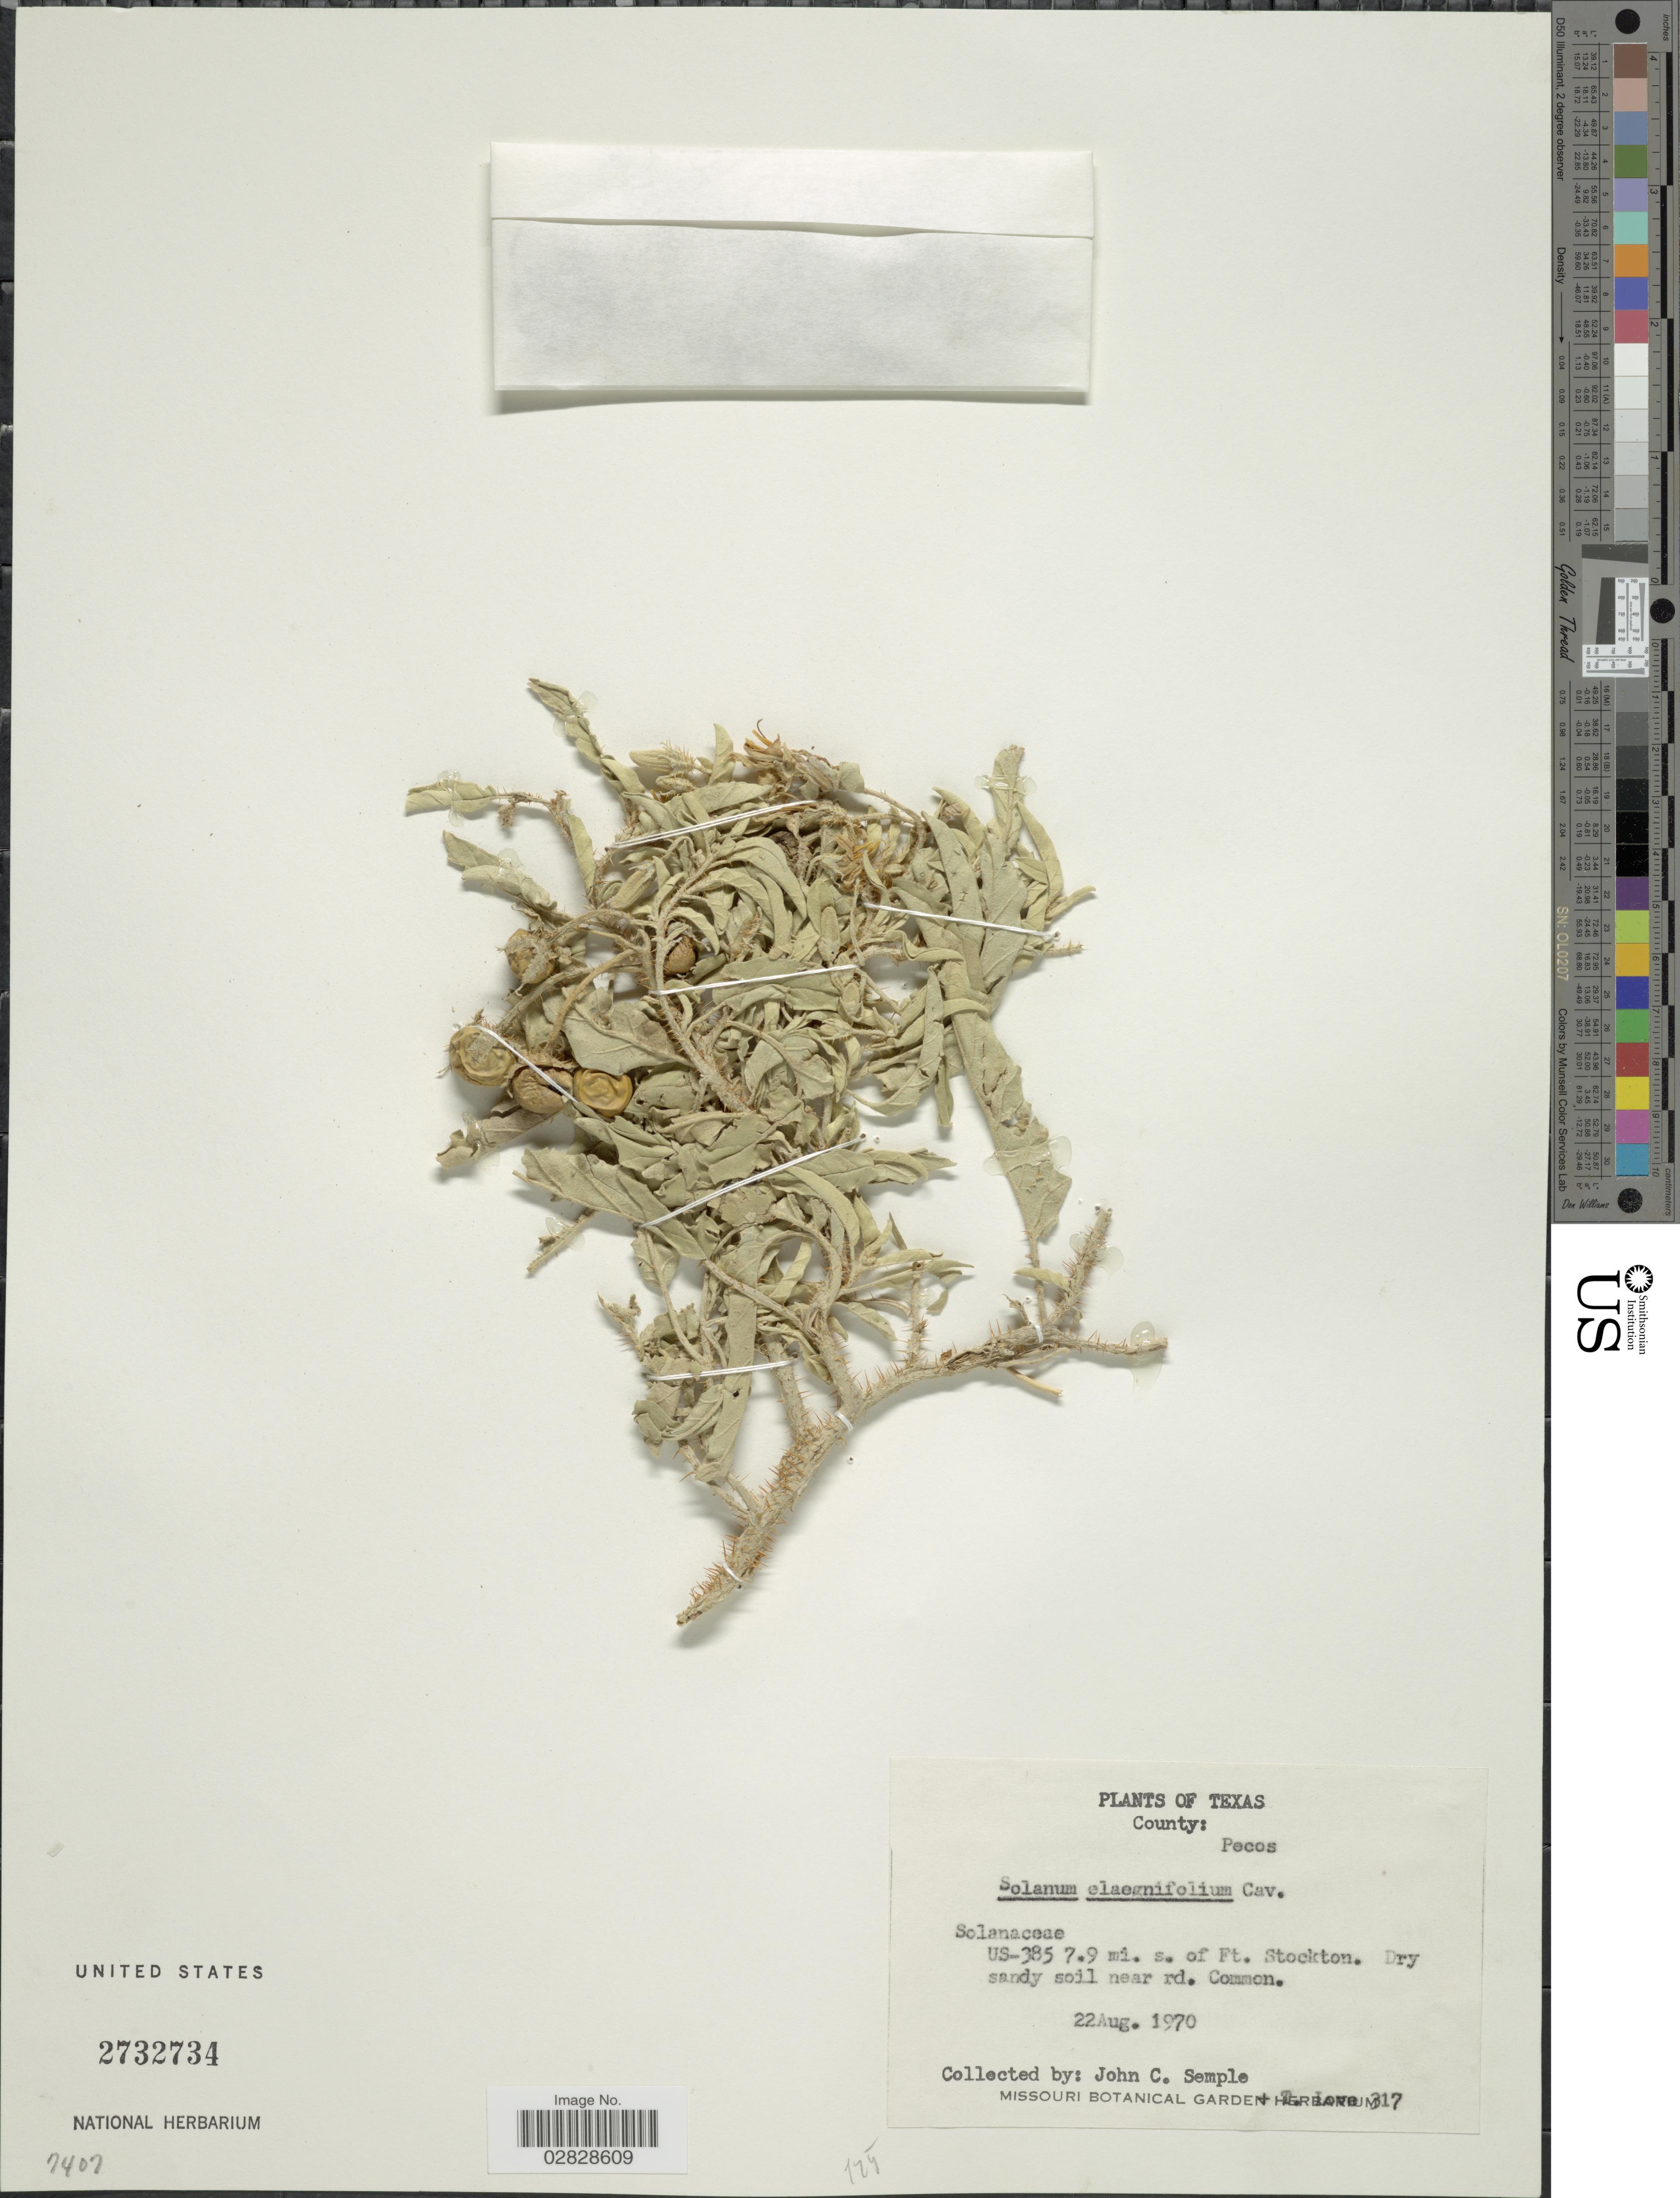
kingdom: Plantae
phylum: Tracheophyta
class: Magnoliopsida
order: Solanales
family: Solanaceae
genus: Solanum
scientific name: Solanum elaeagnifolium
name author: Cav.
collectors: J. C. Semple & T. Love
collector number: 317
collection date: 1970-08-22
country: United States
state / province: Texas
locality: County: Pecos. US-385 7.9 mi. s. of Ft. Stockton.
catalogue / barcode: US 2732734